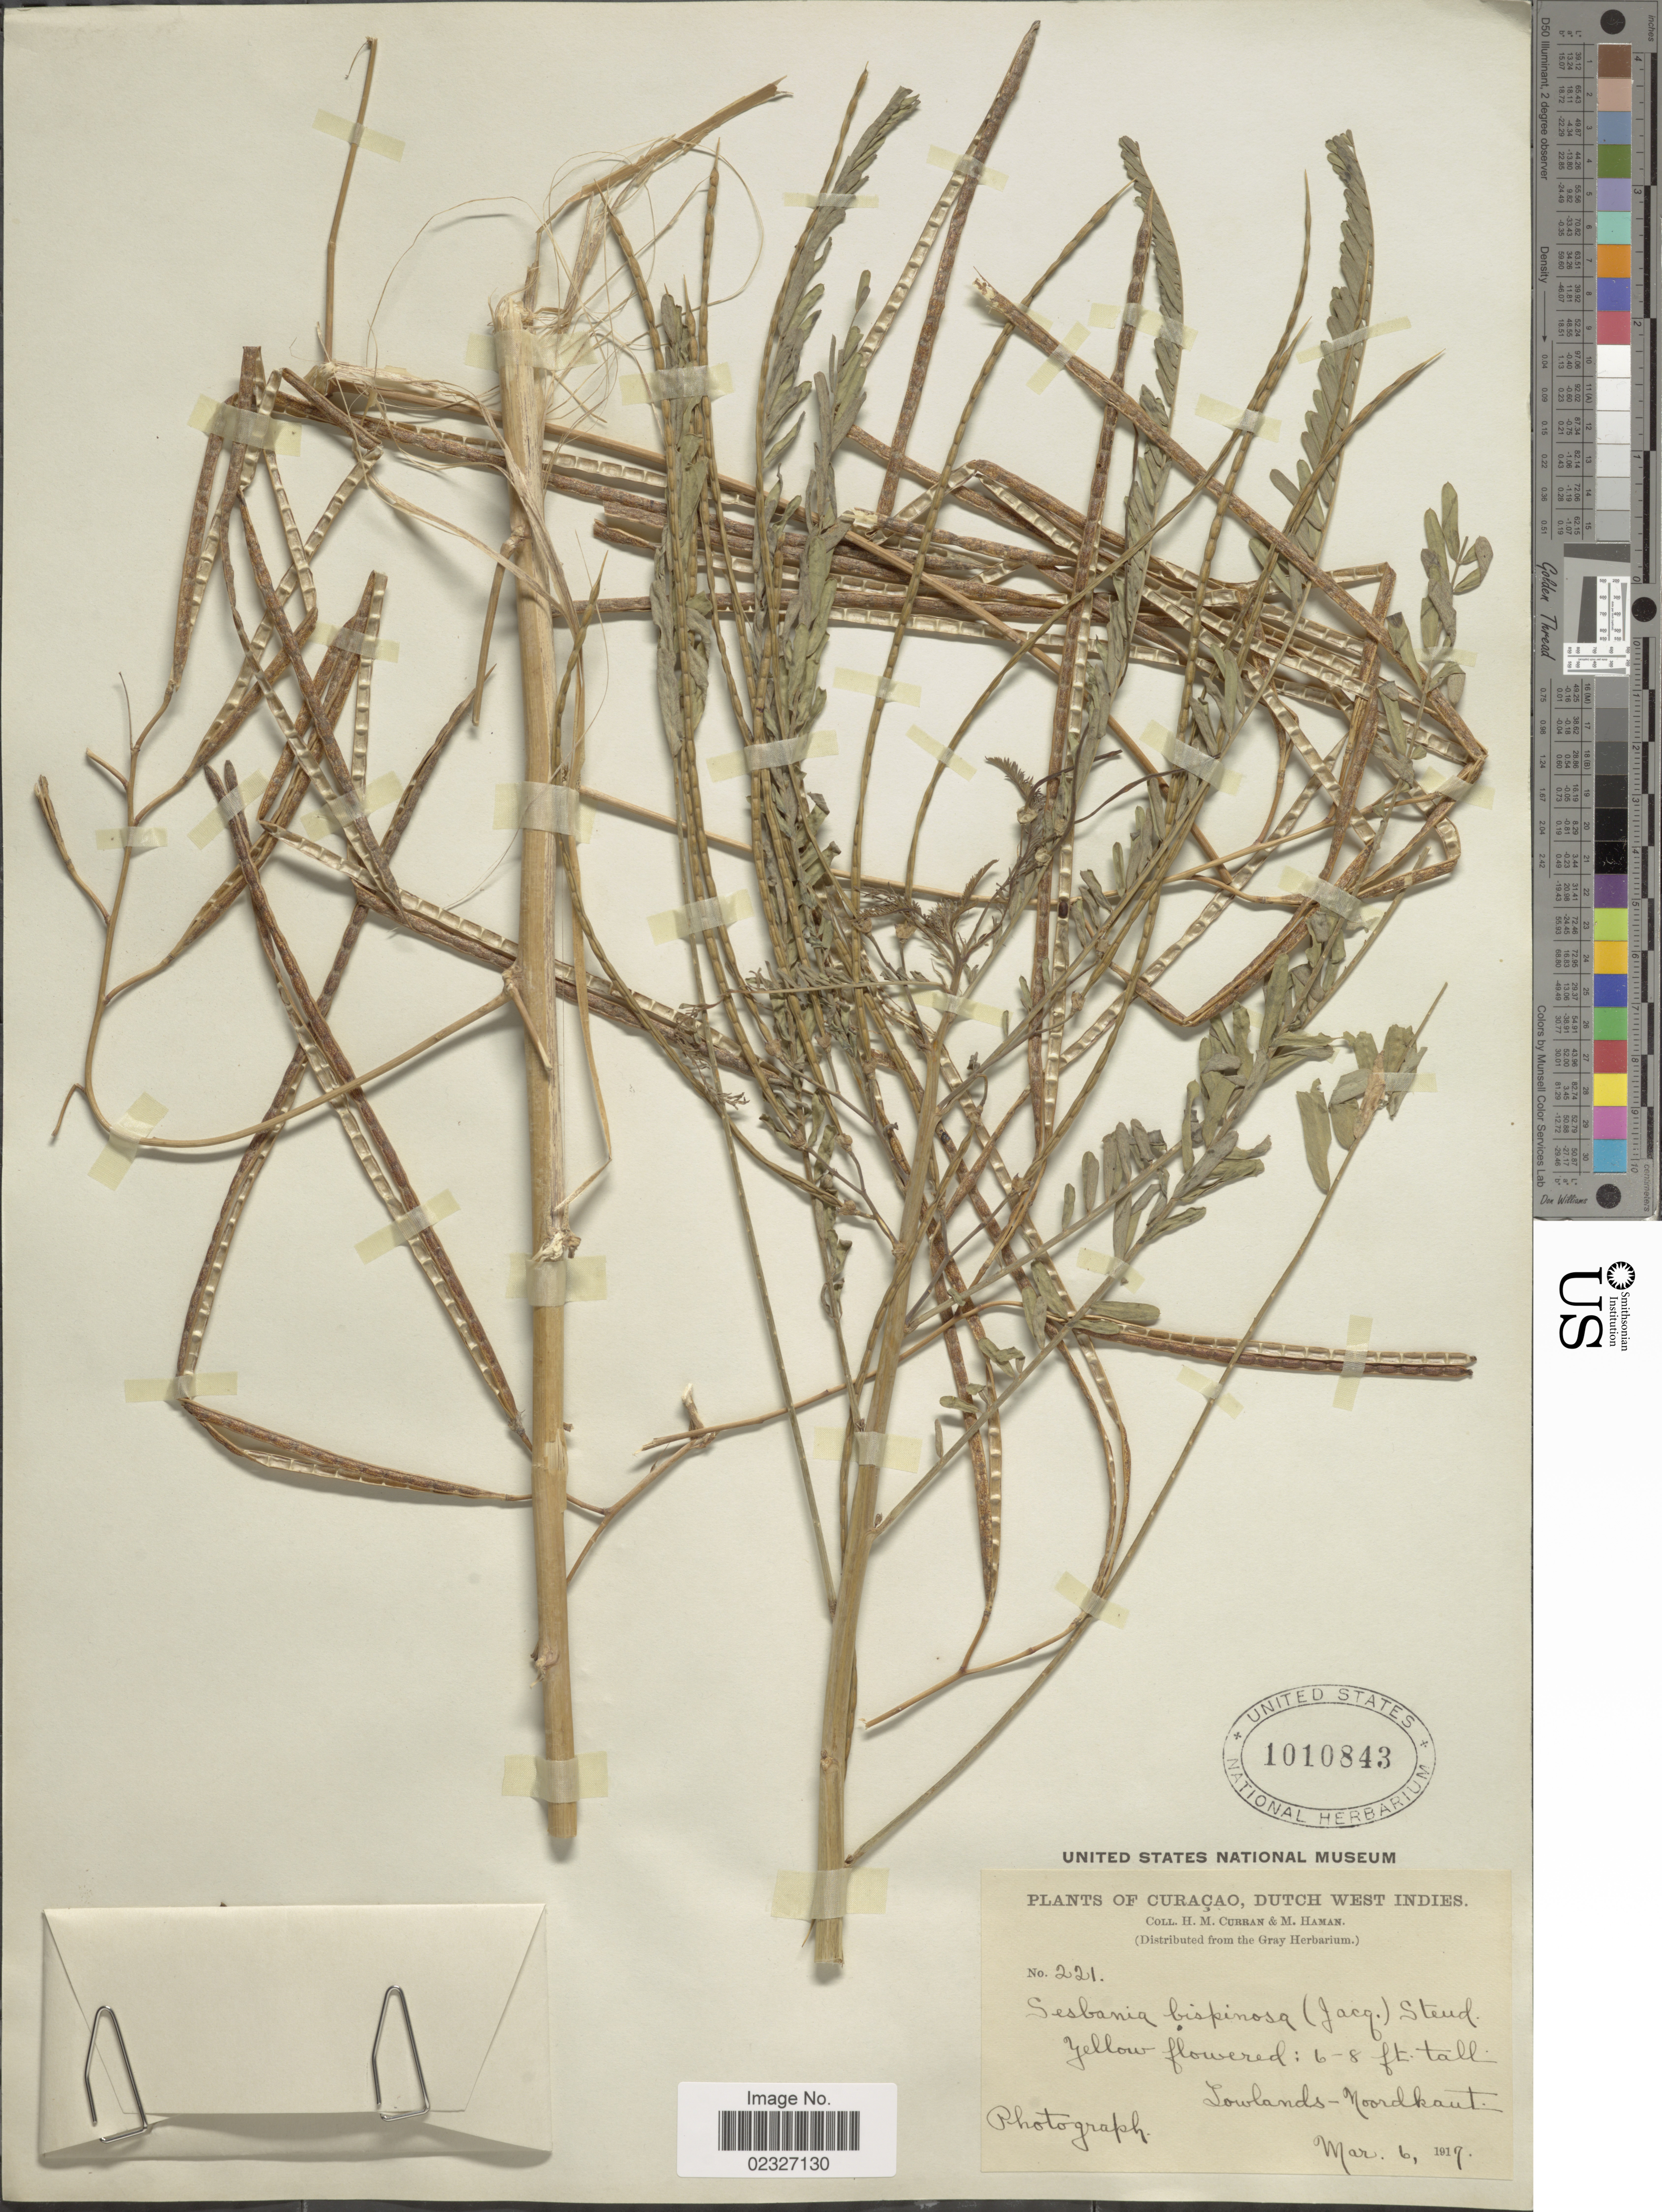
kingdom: Plantae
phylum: Tracheophyta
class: Magnoliopsida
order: Fabales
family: Fabaceae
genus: Sesbania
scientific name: Sesbania exaltata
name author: (Raf.) Cory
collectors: H. M. Curran & M. Haman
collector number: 221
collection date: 1917-03-06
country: Curaçao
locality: Dutch West Indies, Lowlands - Noordkaut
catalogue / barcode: US 1010843